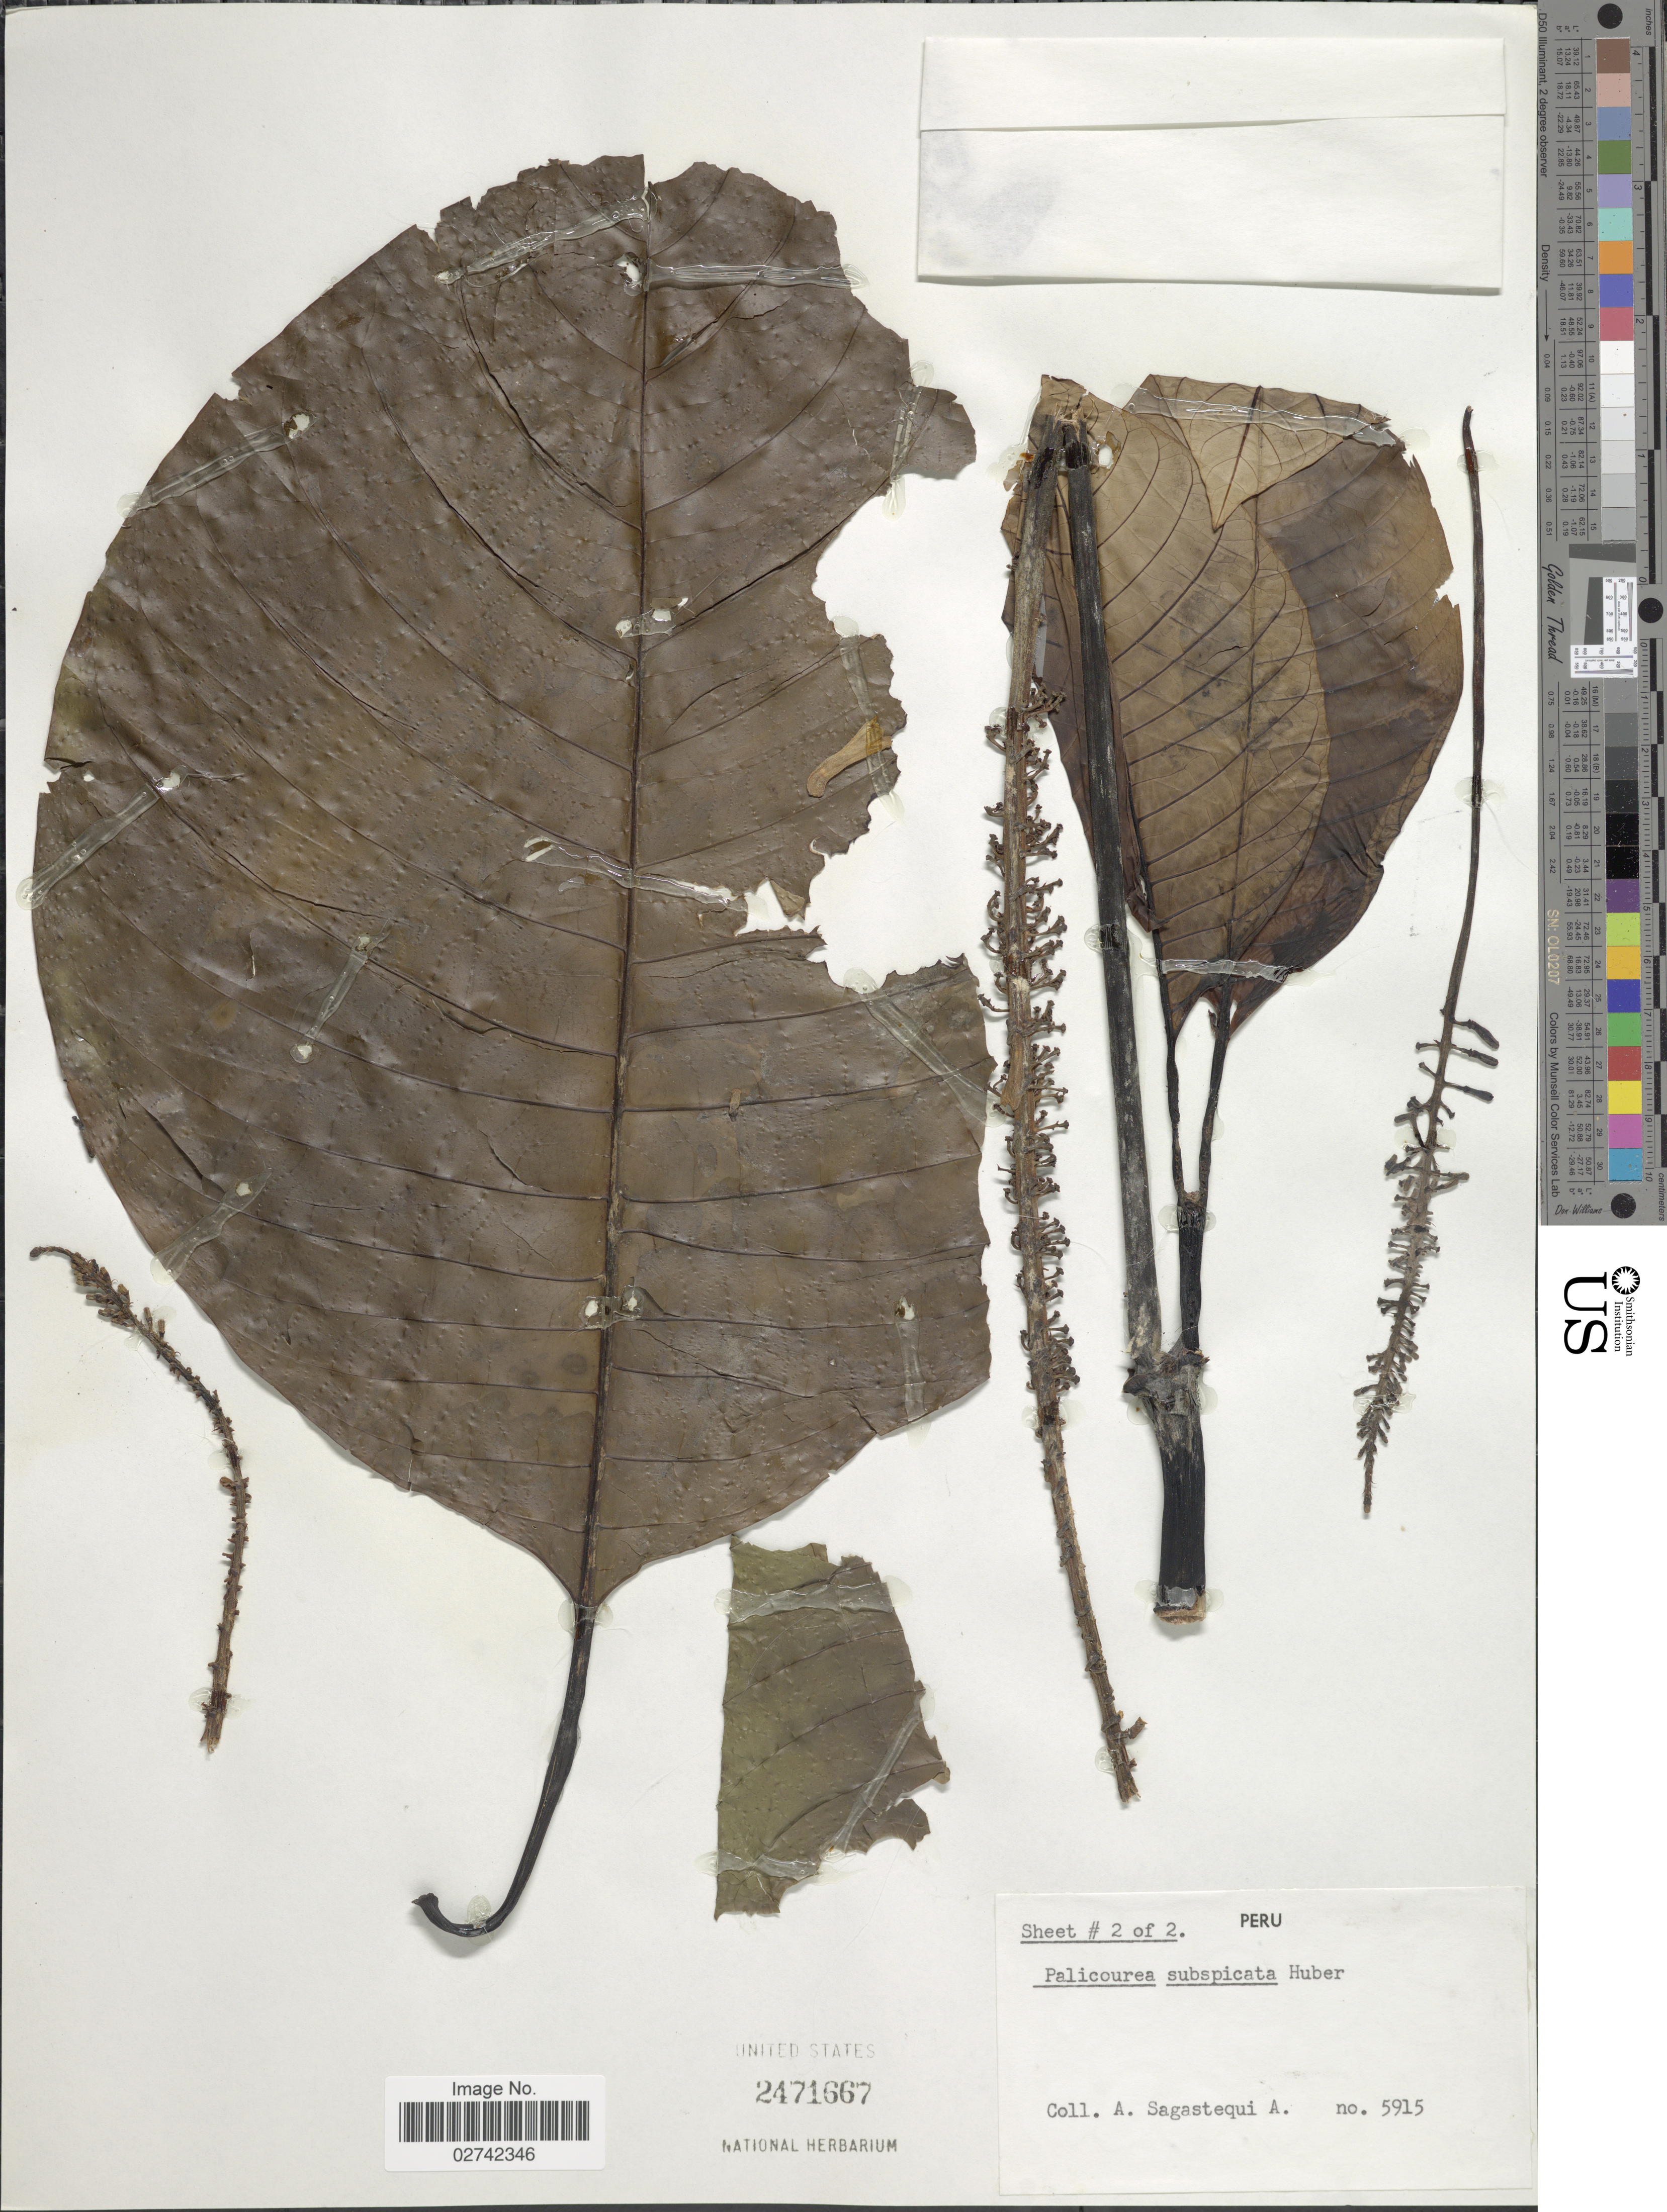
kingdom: Plantae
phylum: Tracheophyta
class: Magnoliopsida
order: Gentianales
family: Rubiaceae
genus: Palicourea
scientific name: Palicourea subspicata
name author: Huber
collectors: A. Sagástegui A.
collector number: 5915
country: Peru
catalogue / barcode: US 2471667